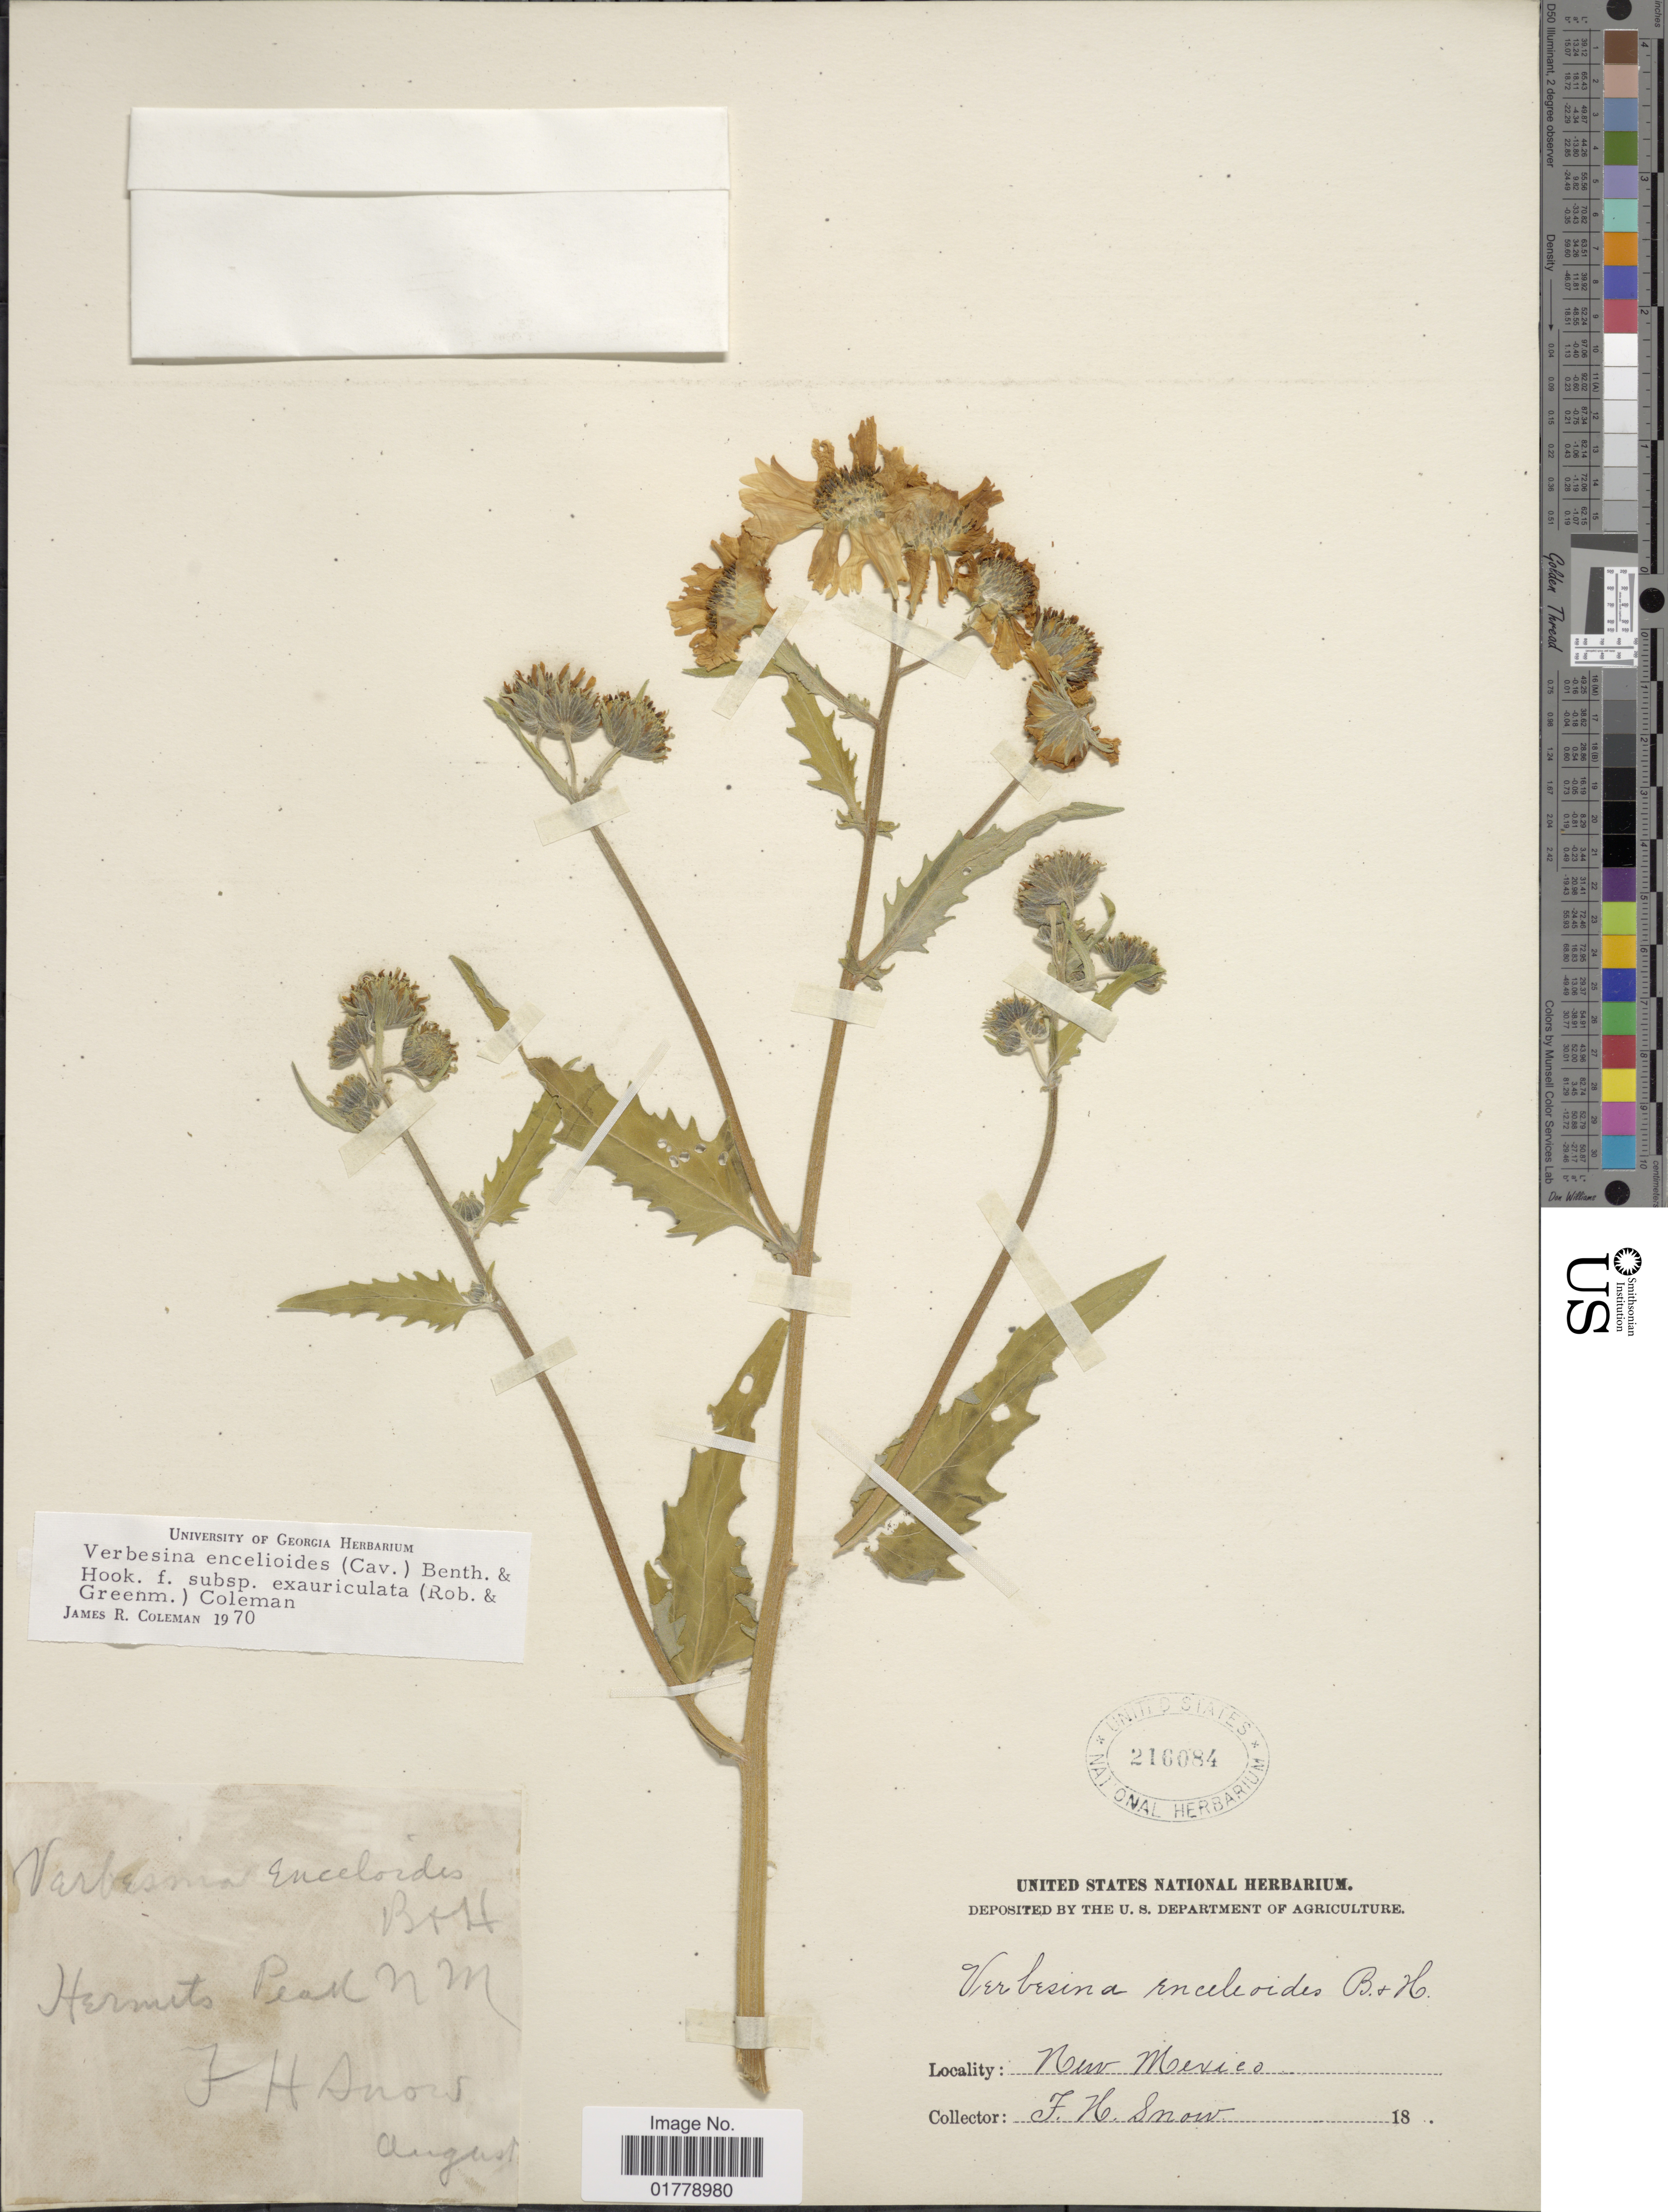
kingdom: Plantae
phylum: Tracheophyta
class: Magnoliopsida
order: Asterales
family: Asteraceae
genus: Verbesina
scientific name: Verbesina encelioides var. cana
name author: (B.L. Rob.) Greenm.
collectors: F. H. Snow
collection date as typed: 18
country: United States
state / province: New Mexico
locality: Hermit's Peak, N.M.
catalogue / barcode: US 216084